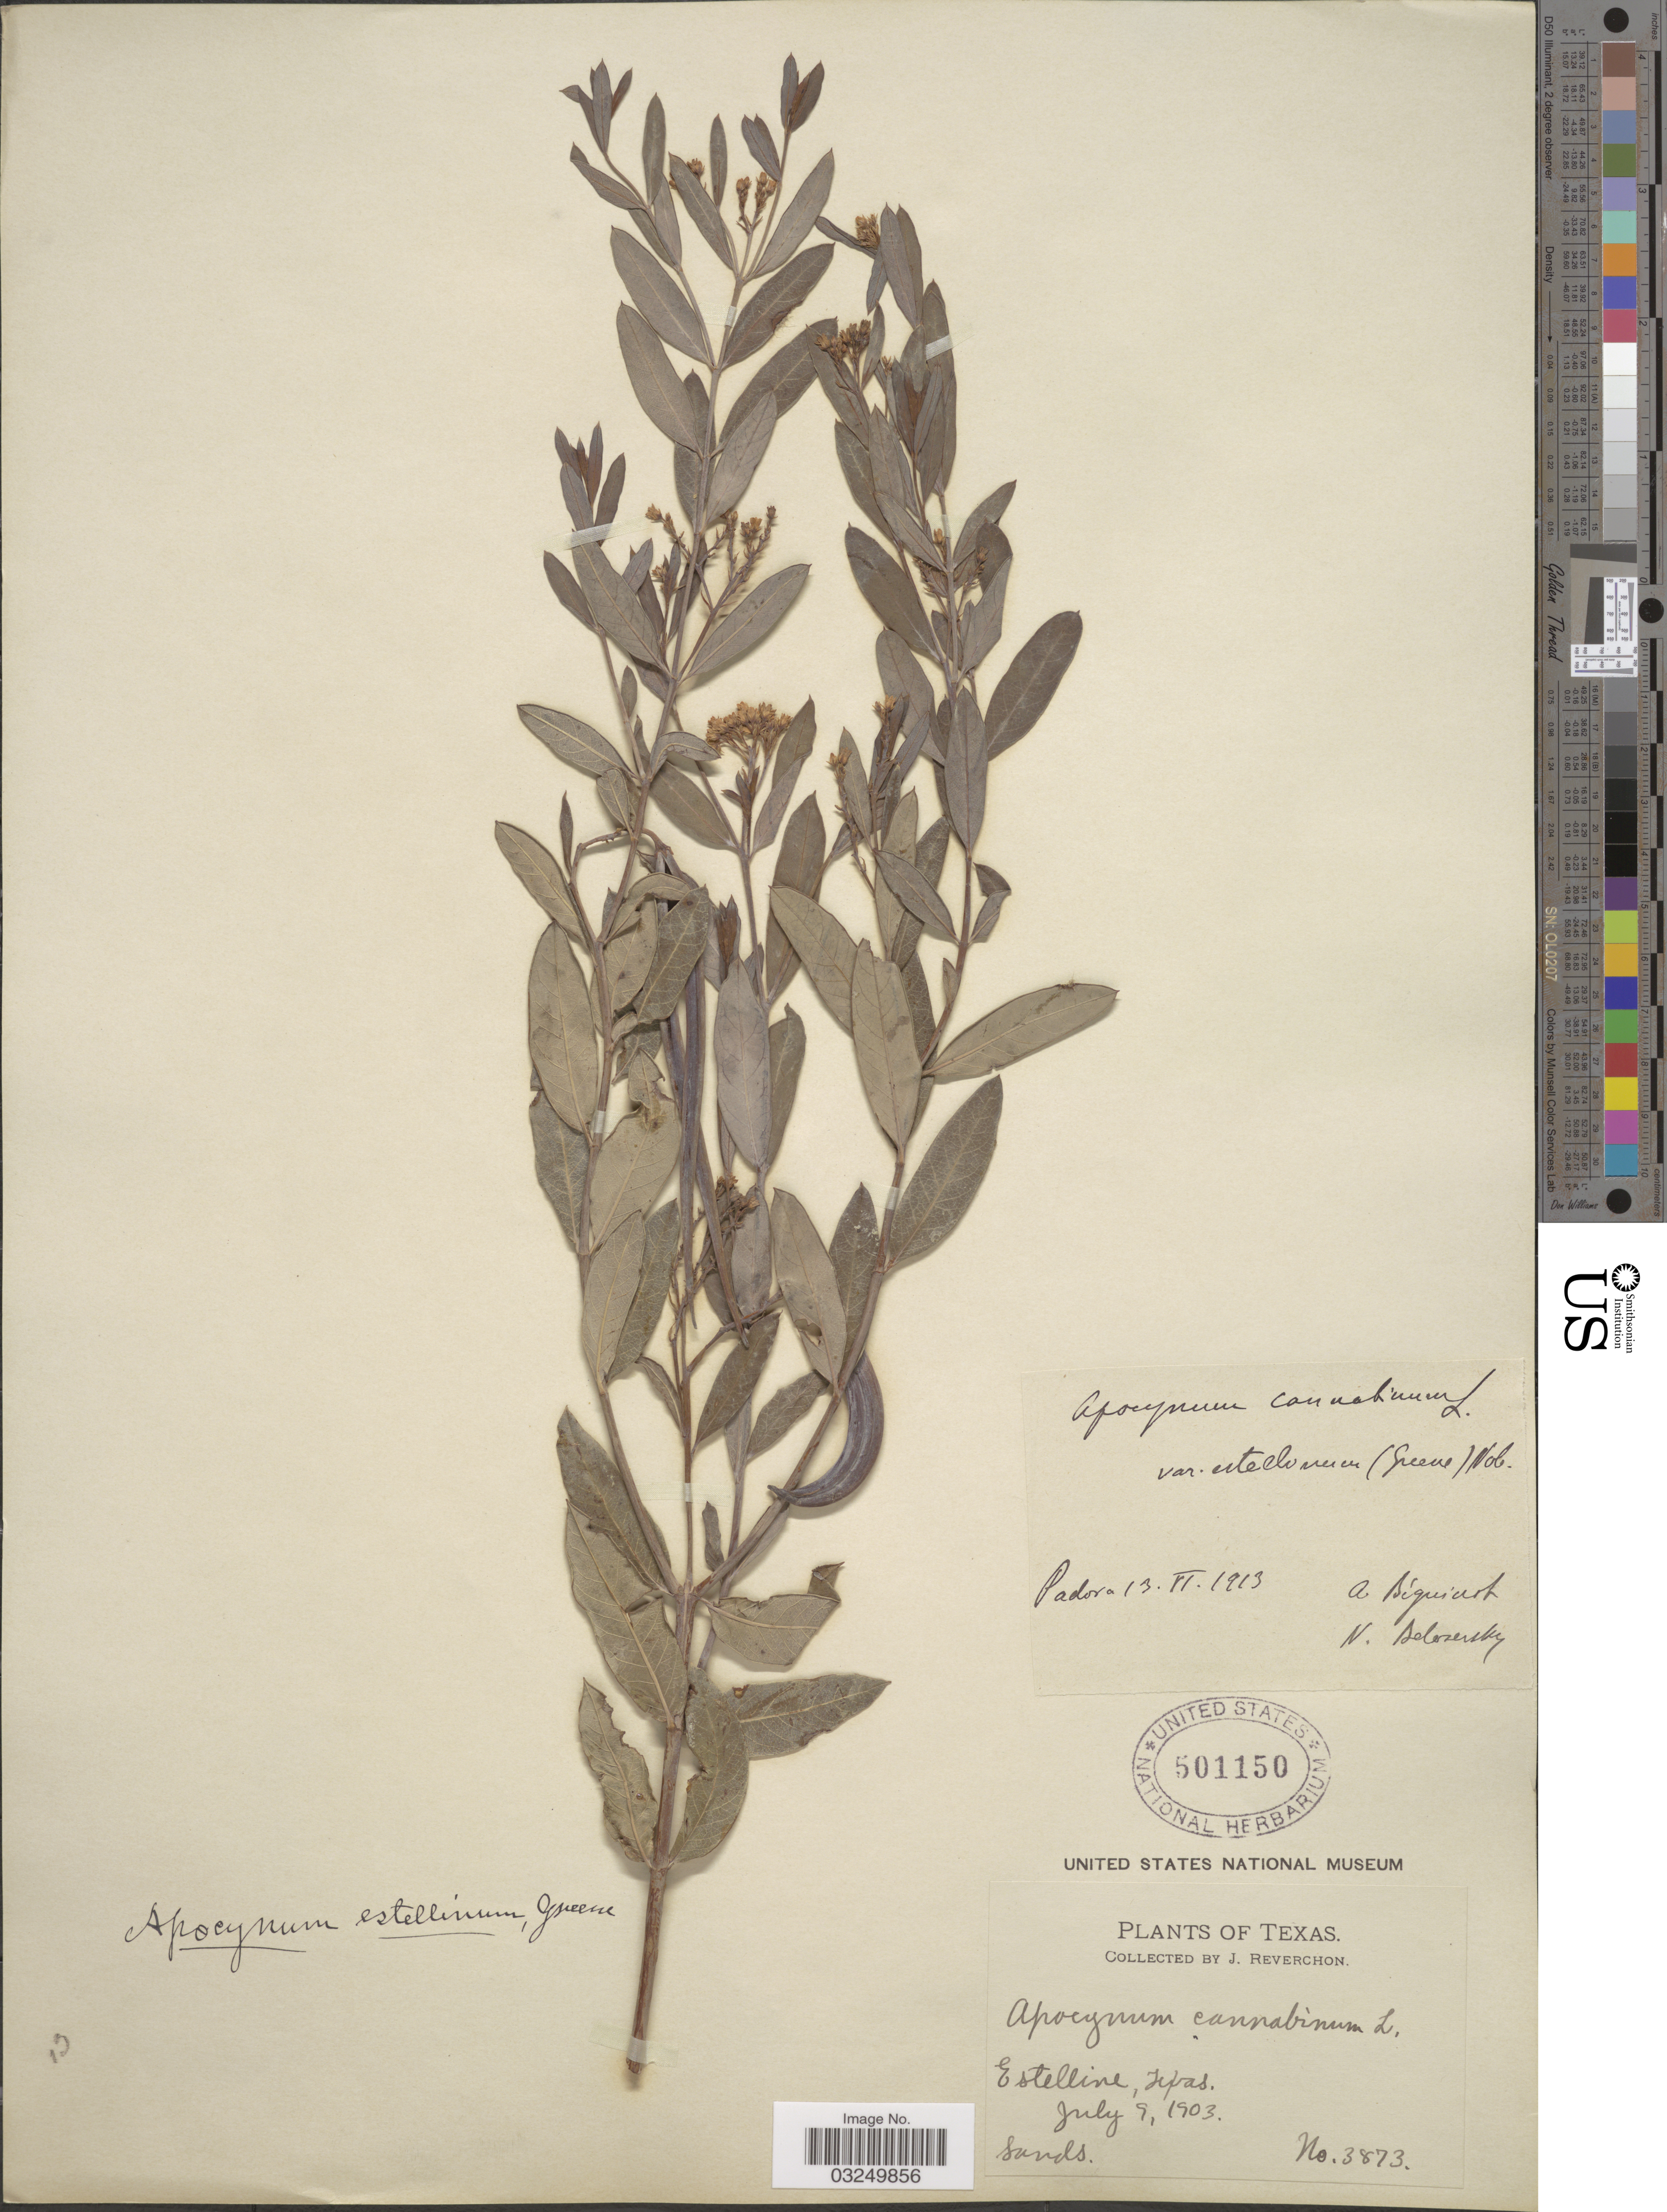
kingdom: Plantae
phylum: Tracheophyta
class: Magnoliopsida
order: Gentianales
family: Apocynaceae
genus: Apocynum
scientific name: Apocynum estellinum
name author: Greene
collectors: J. Reverchon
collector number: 3873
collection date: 1903-07-09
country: United States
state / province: Texas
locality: Estelline.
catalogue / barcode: US 501150